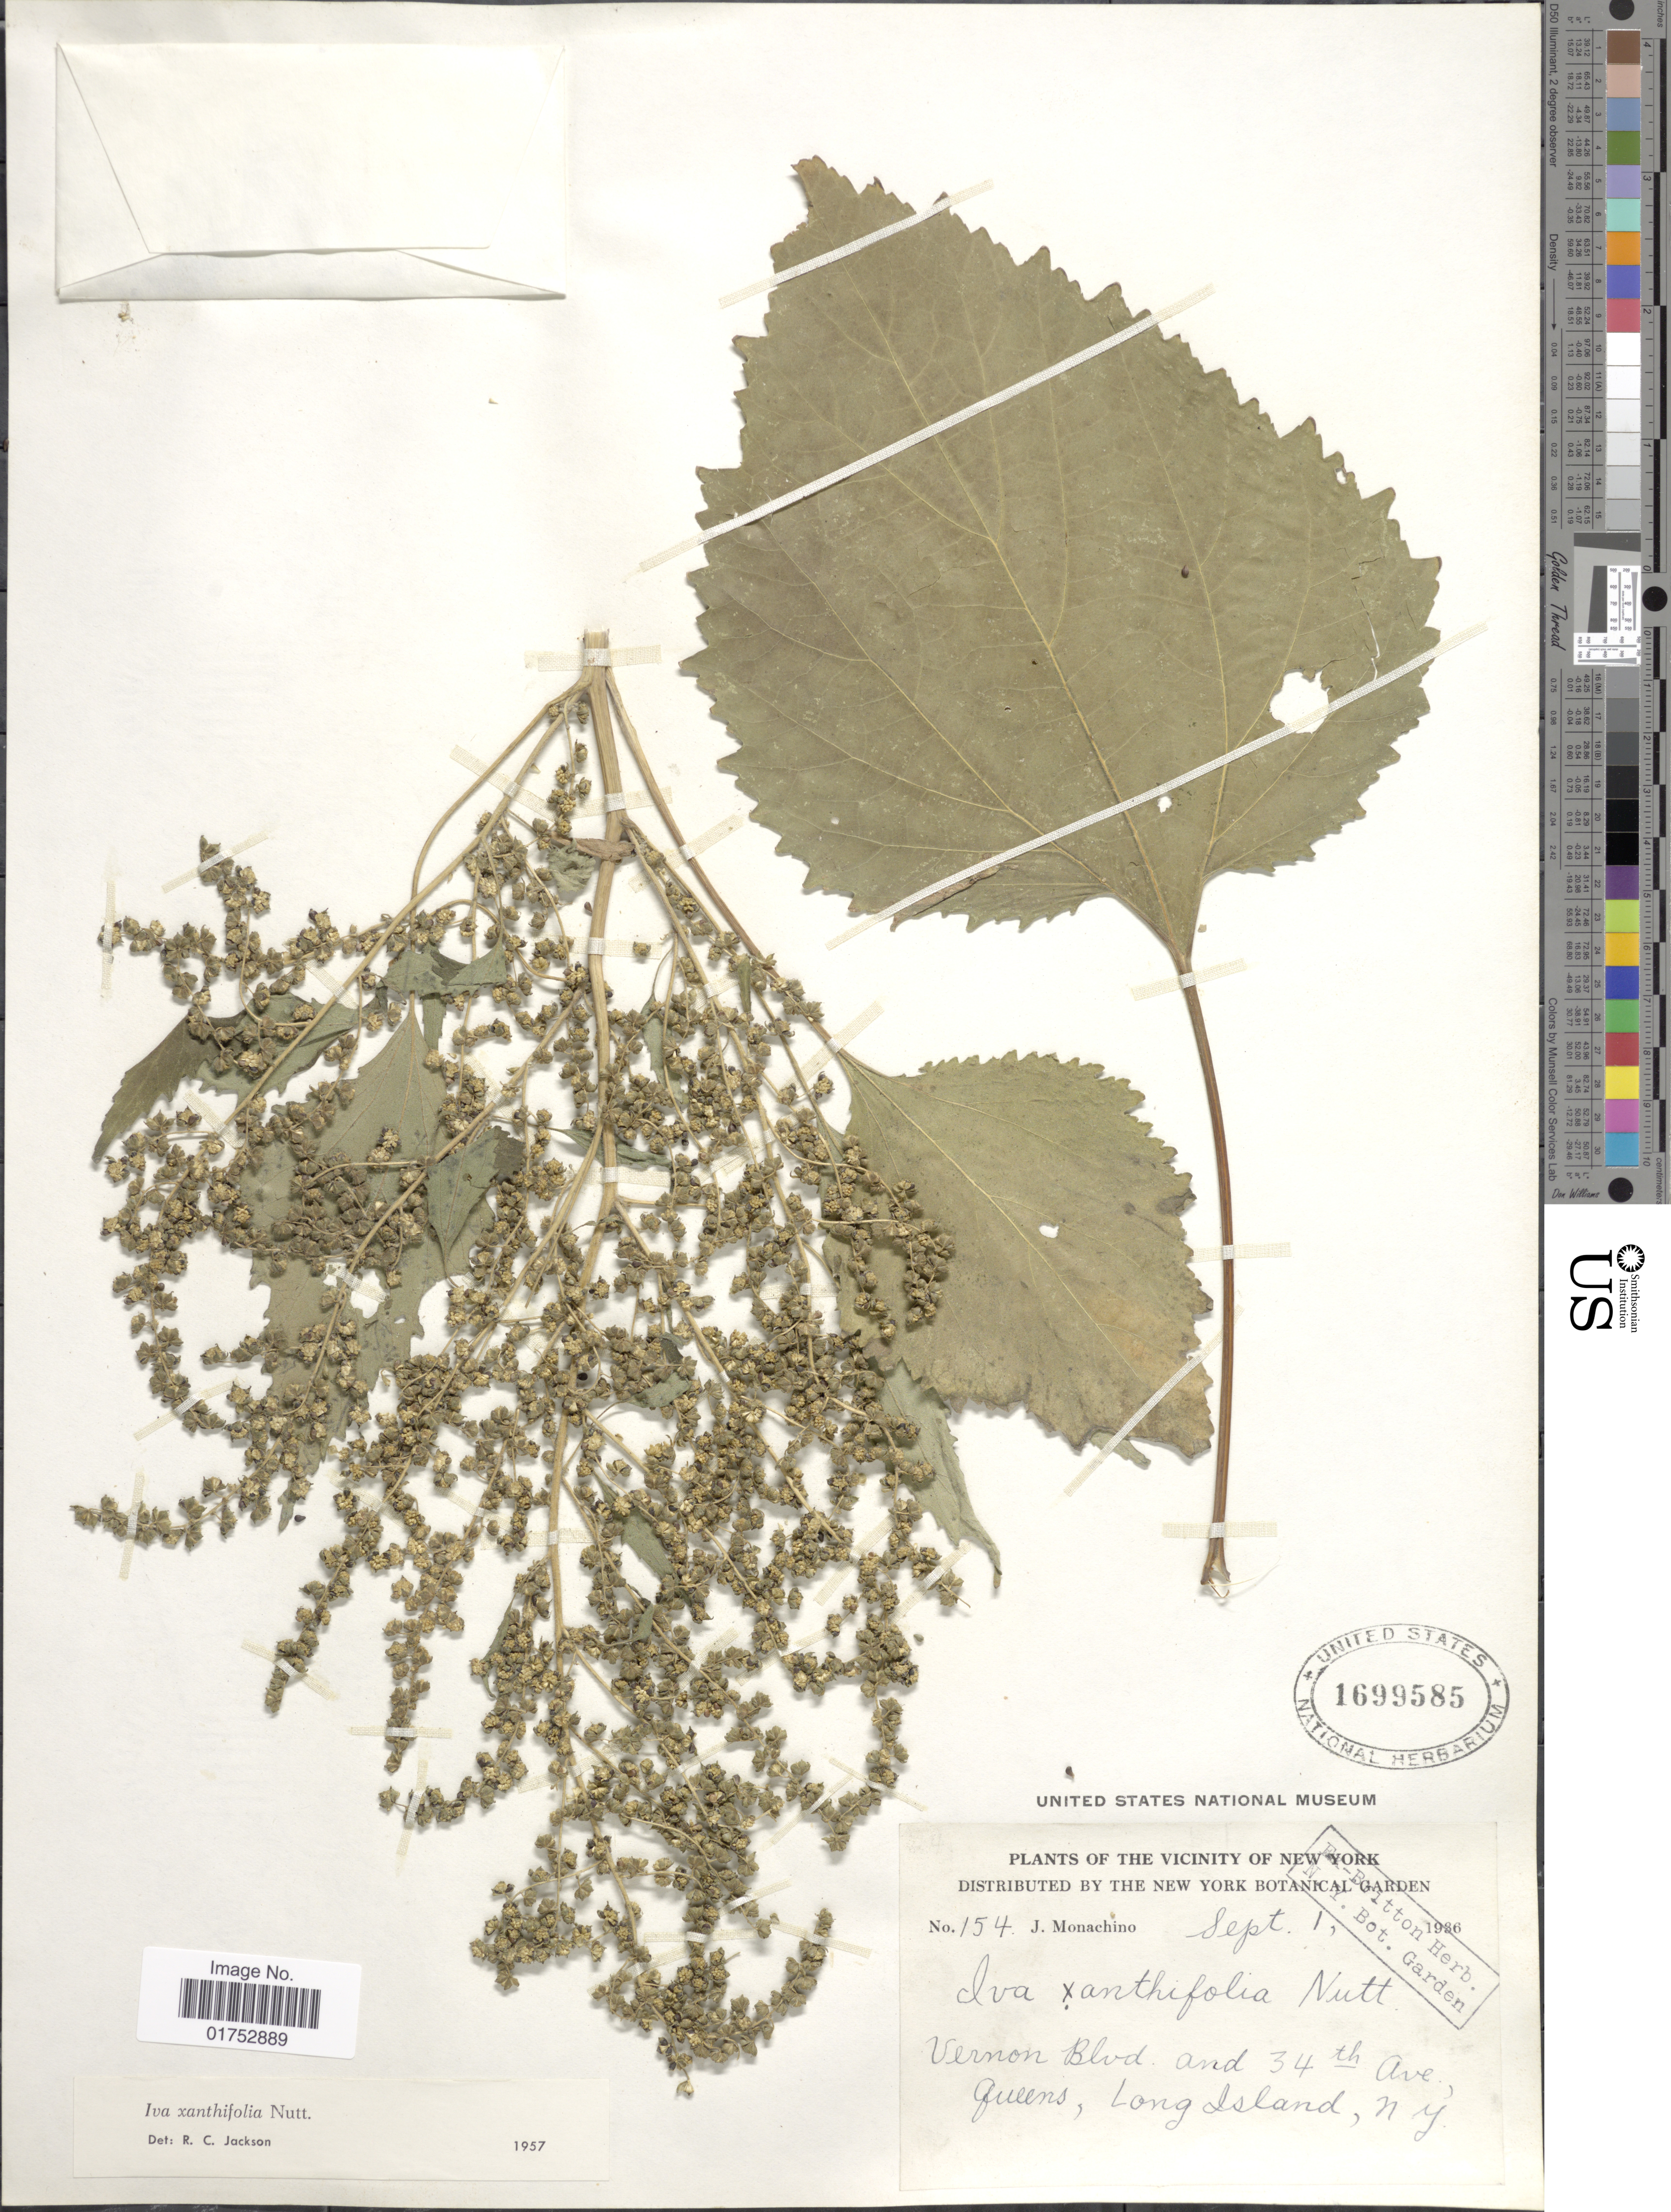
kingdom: Plantae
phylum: Tracheophyta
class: Magnoliopsida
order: Asterales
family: Asteraceae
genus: Iva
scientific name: Iva xanthifolia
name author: Nutt.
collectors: J. V. Monachino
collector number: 154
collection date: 1936-09-01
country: United States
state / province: New York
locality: Vernon Blvd and 34th Ave, Queens, Long Island, N. Y.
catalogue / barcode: US 1699585